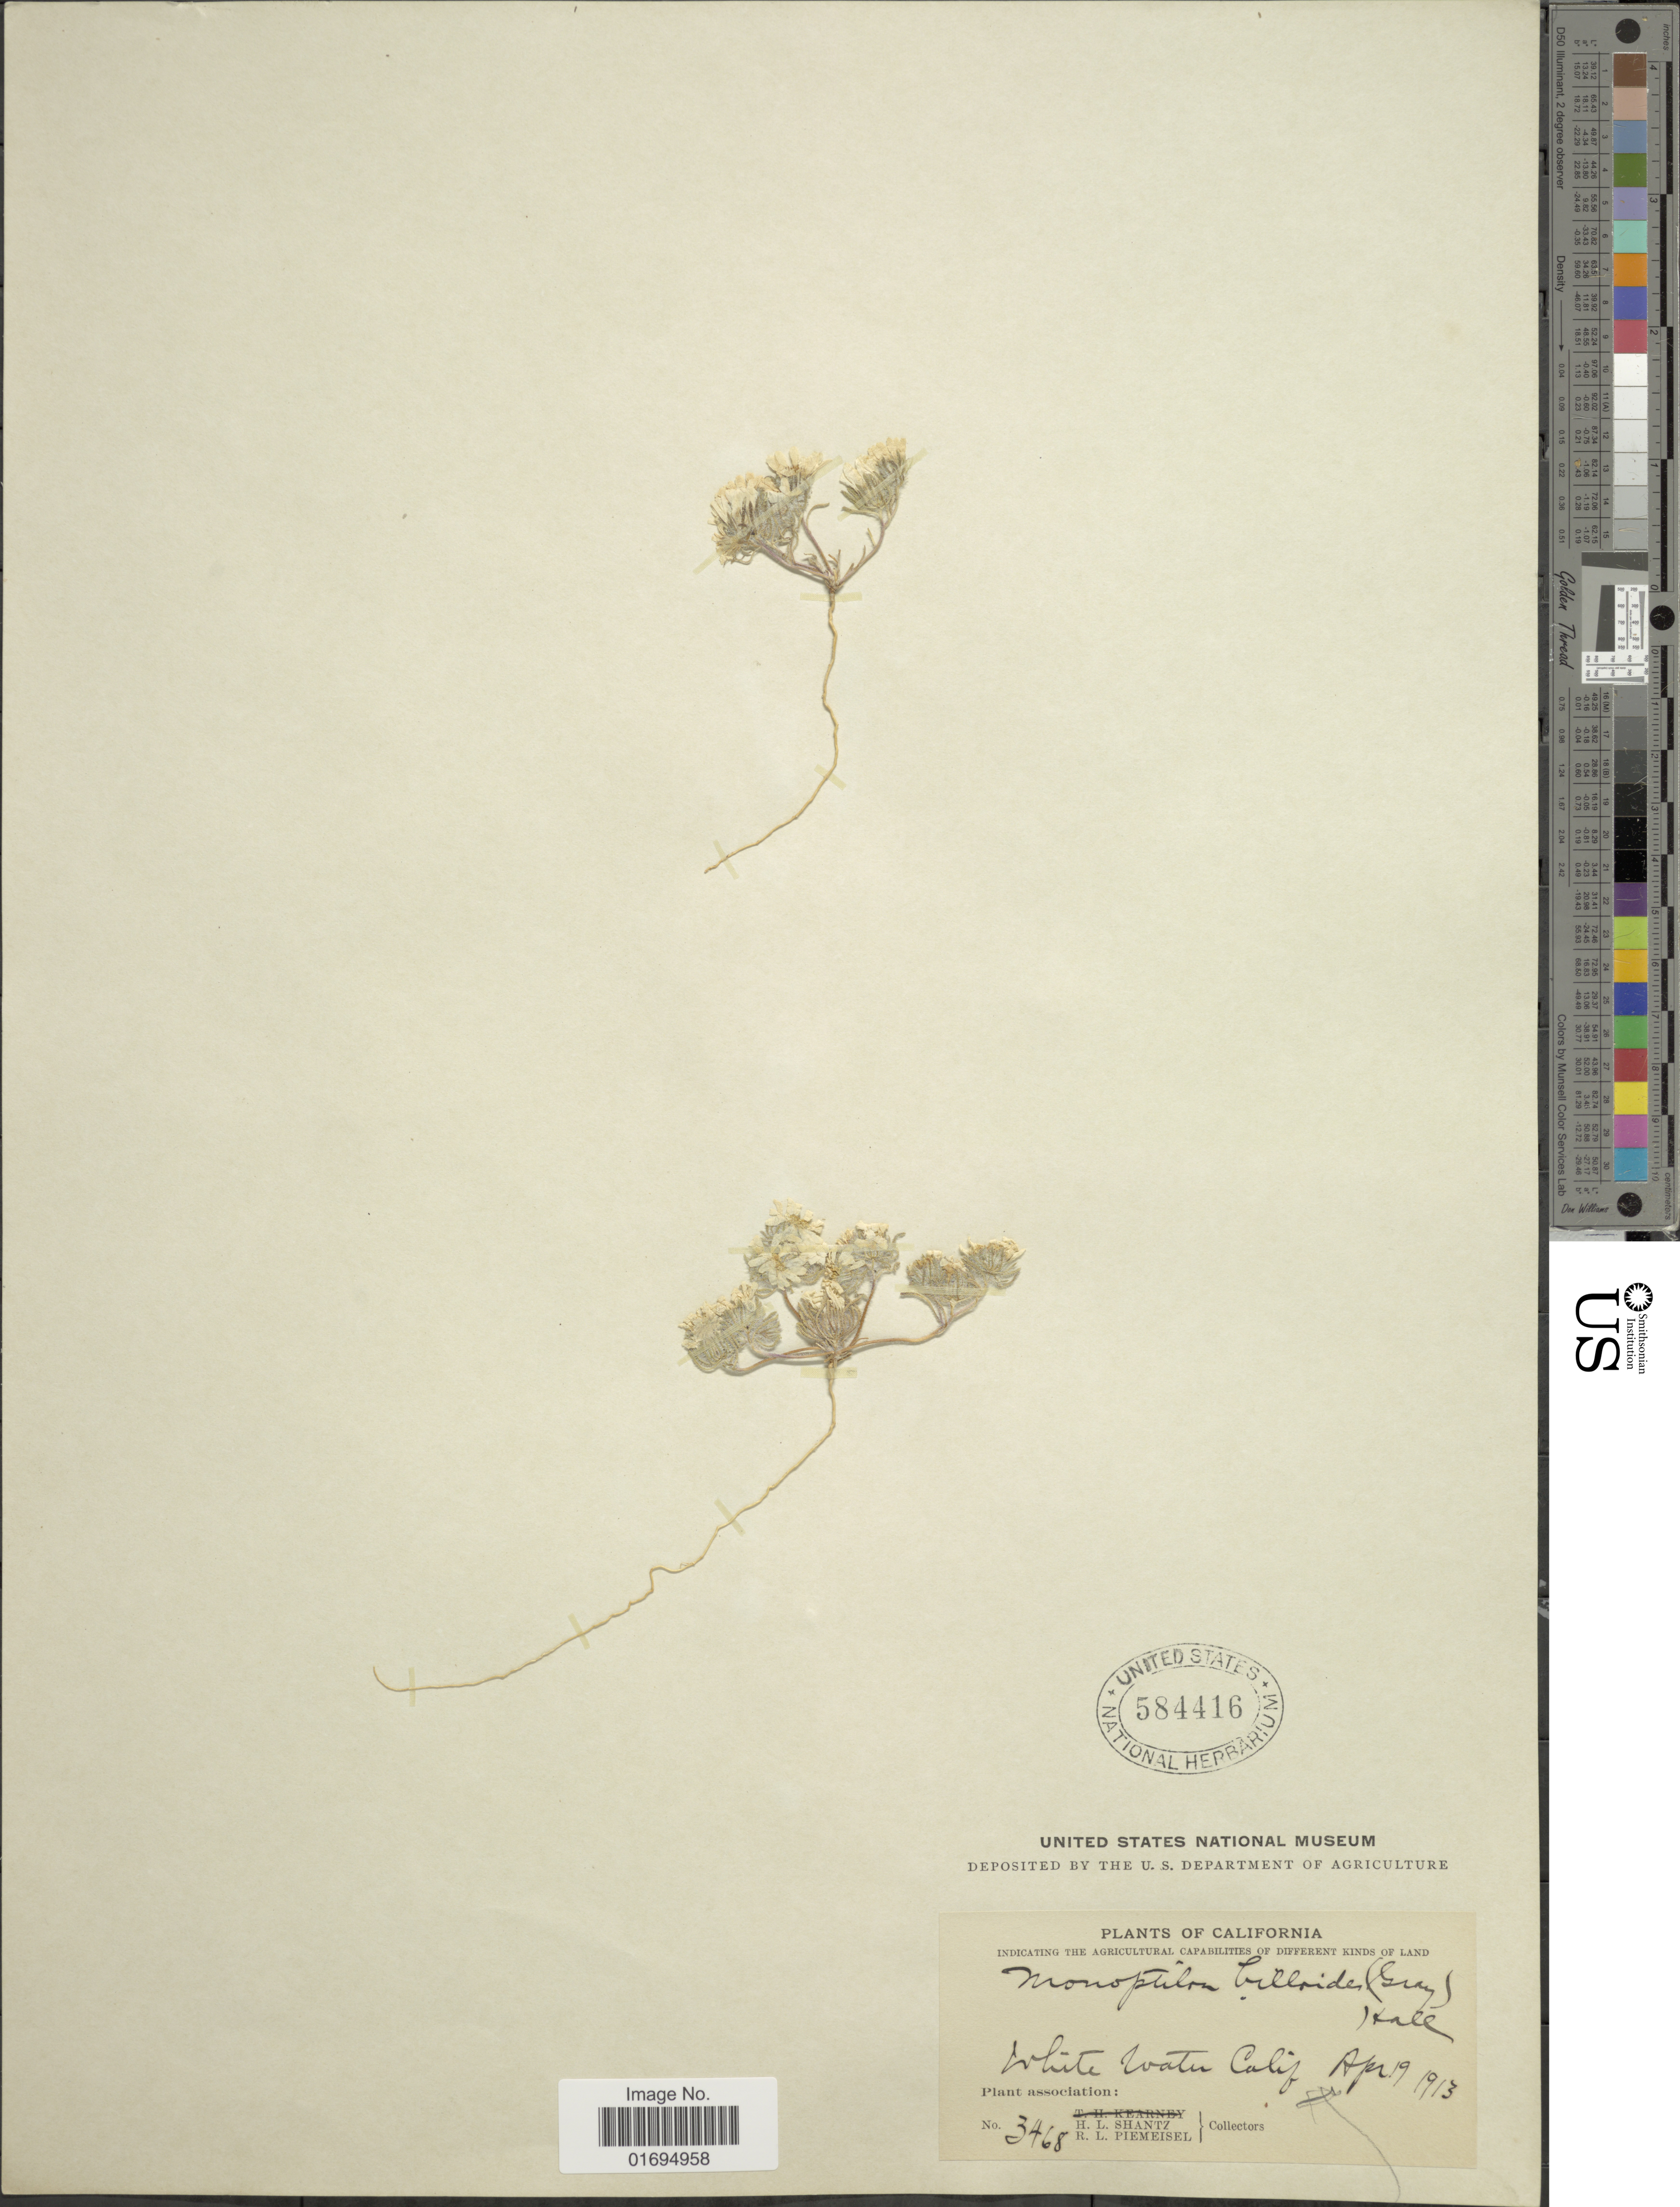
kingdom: Plantae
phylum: Tracheophyta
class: Magnoliopsida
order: Asterales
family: Asteraceae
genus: Monoptilon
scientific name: Monoptilon bellioides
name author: (A. Gray) H.M. Hall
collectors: H. Shantz & R. L. Piemeisel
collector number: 3468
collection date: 1913-04-19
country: United States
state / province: California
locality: White Water Calif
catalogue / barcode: US 584416